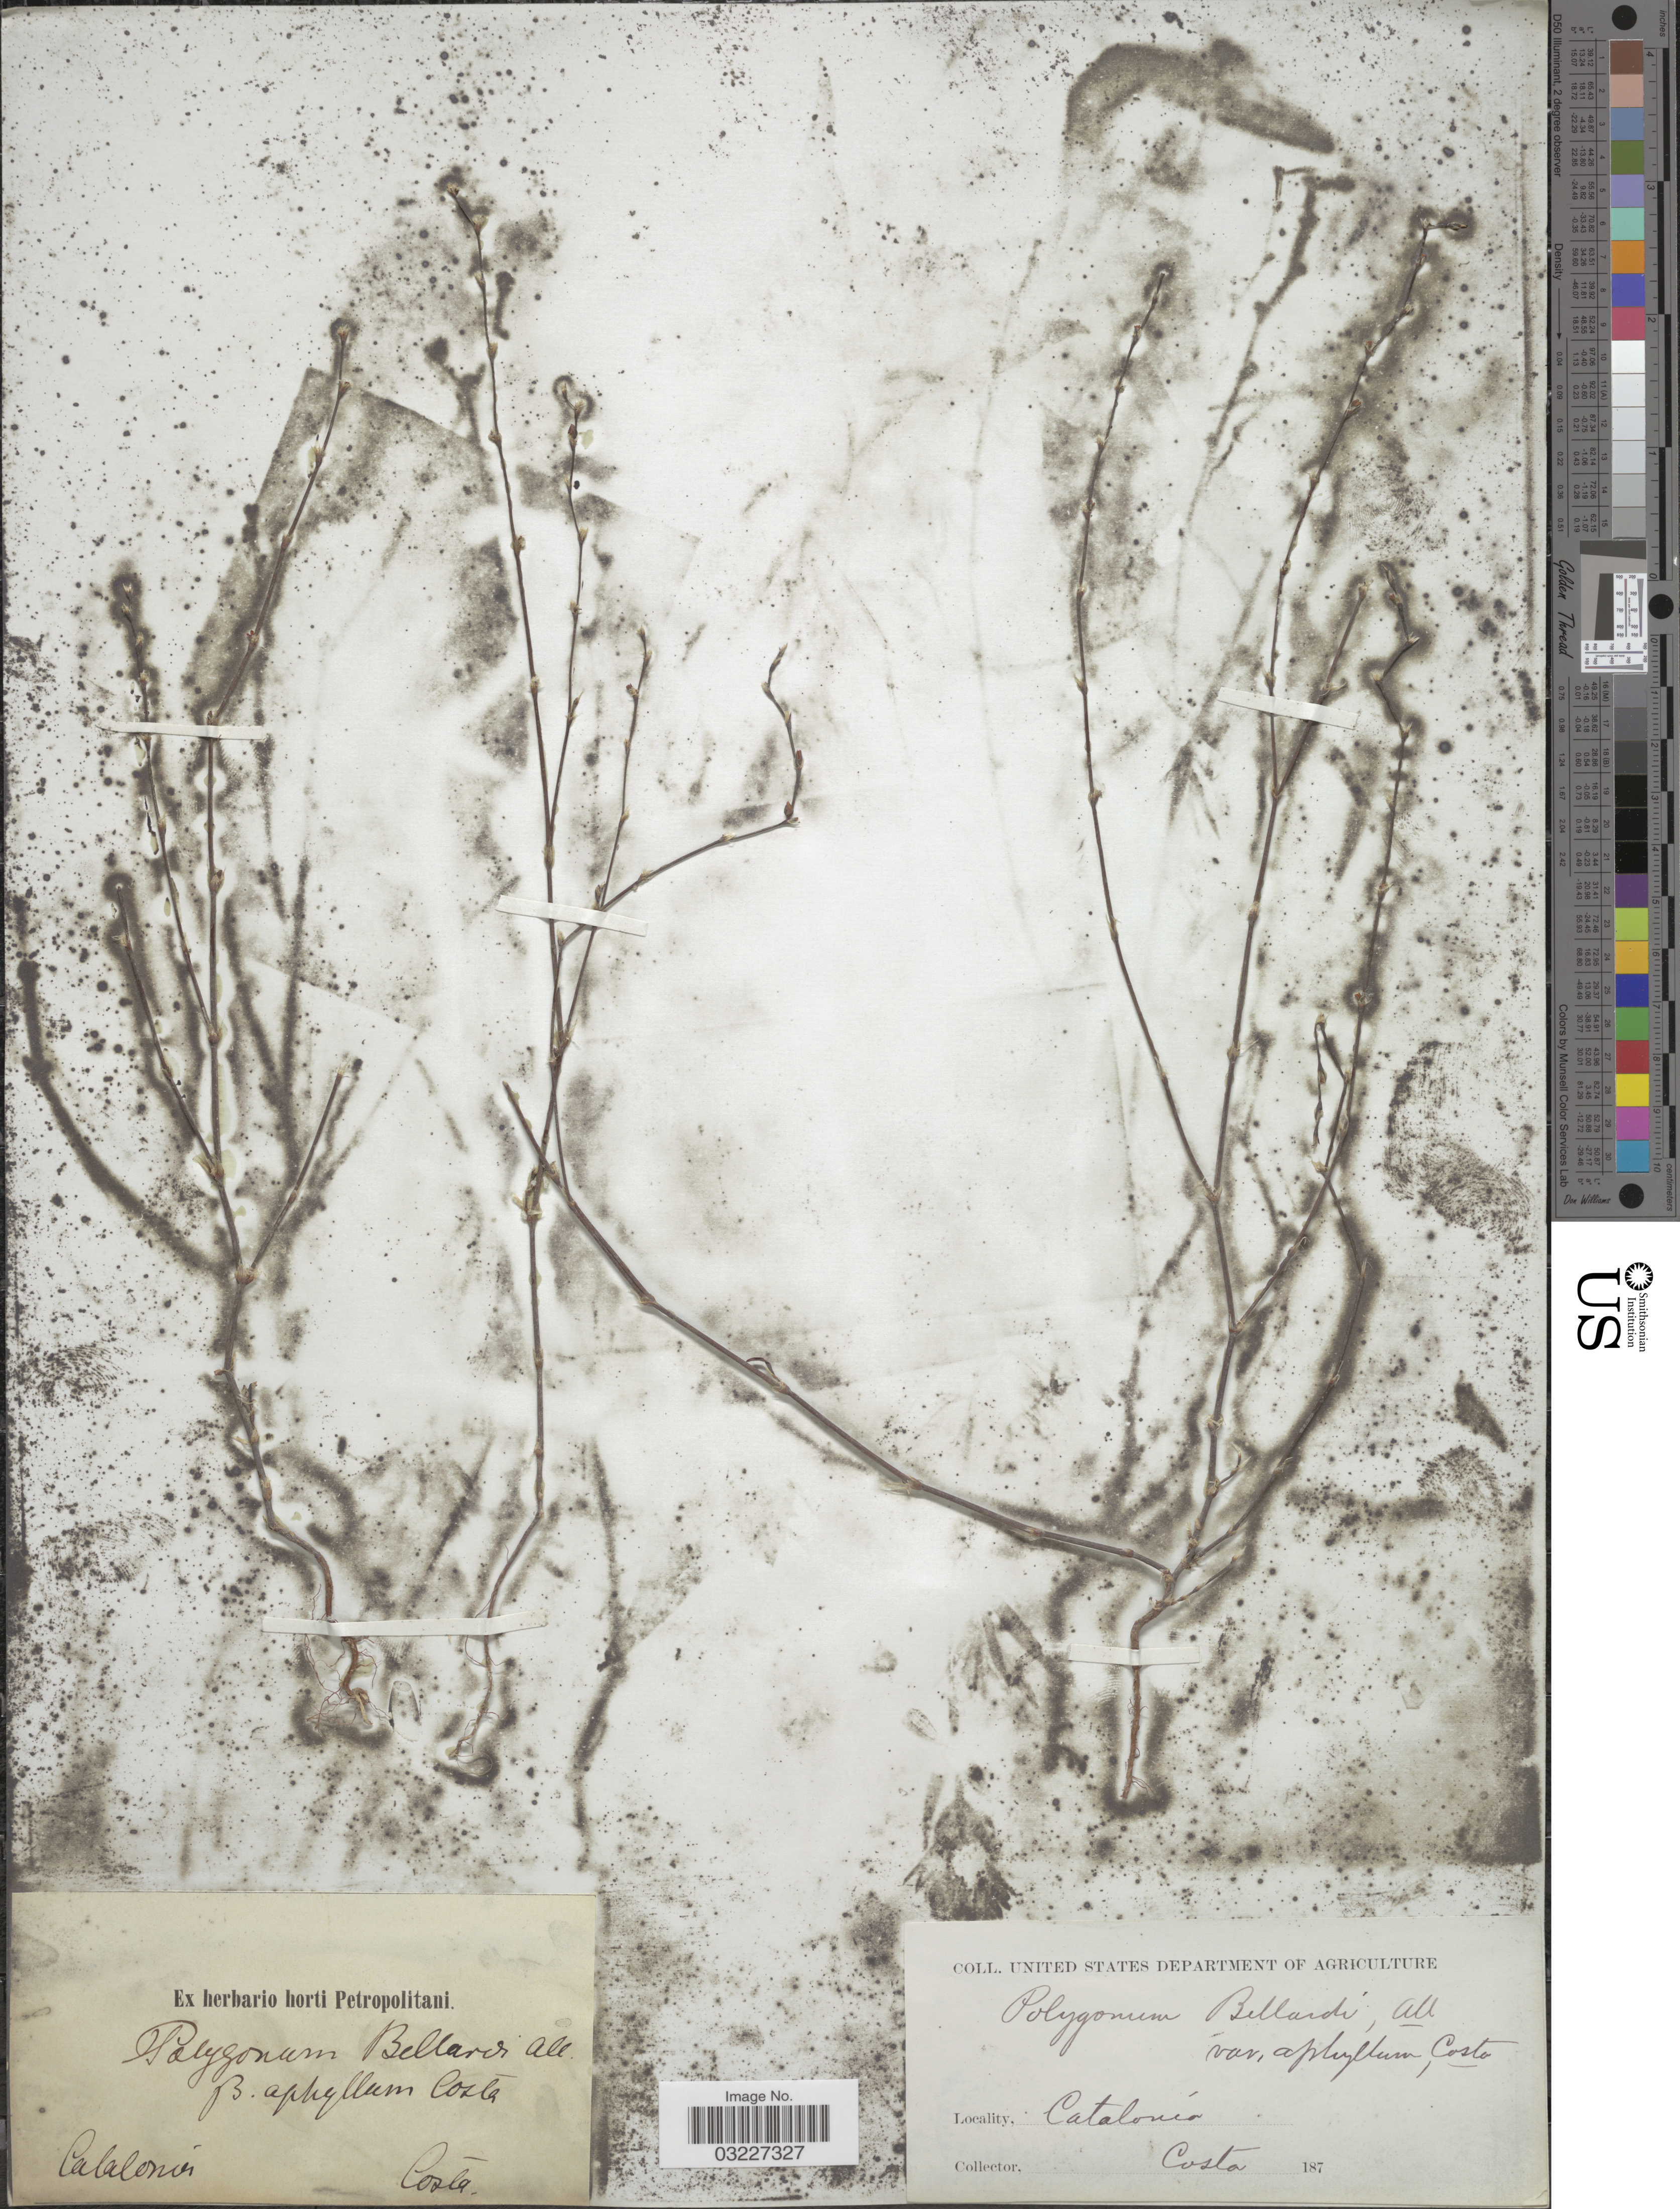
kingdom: Plantae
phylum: Tracheophyta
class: Magnoliopsida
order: Caryophyllales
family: Polygonaceae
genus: Polygonum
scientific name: Polygonum bellardii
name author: All.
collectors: -. Costa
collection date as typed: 187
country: Spain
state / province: Catalunya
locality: Catalonia.